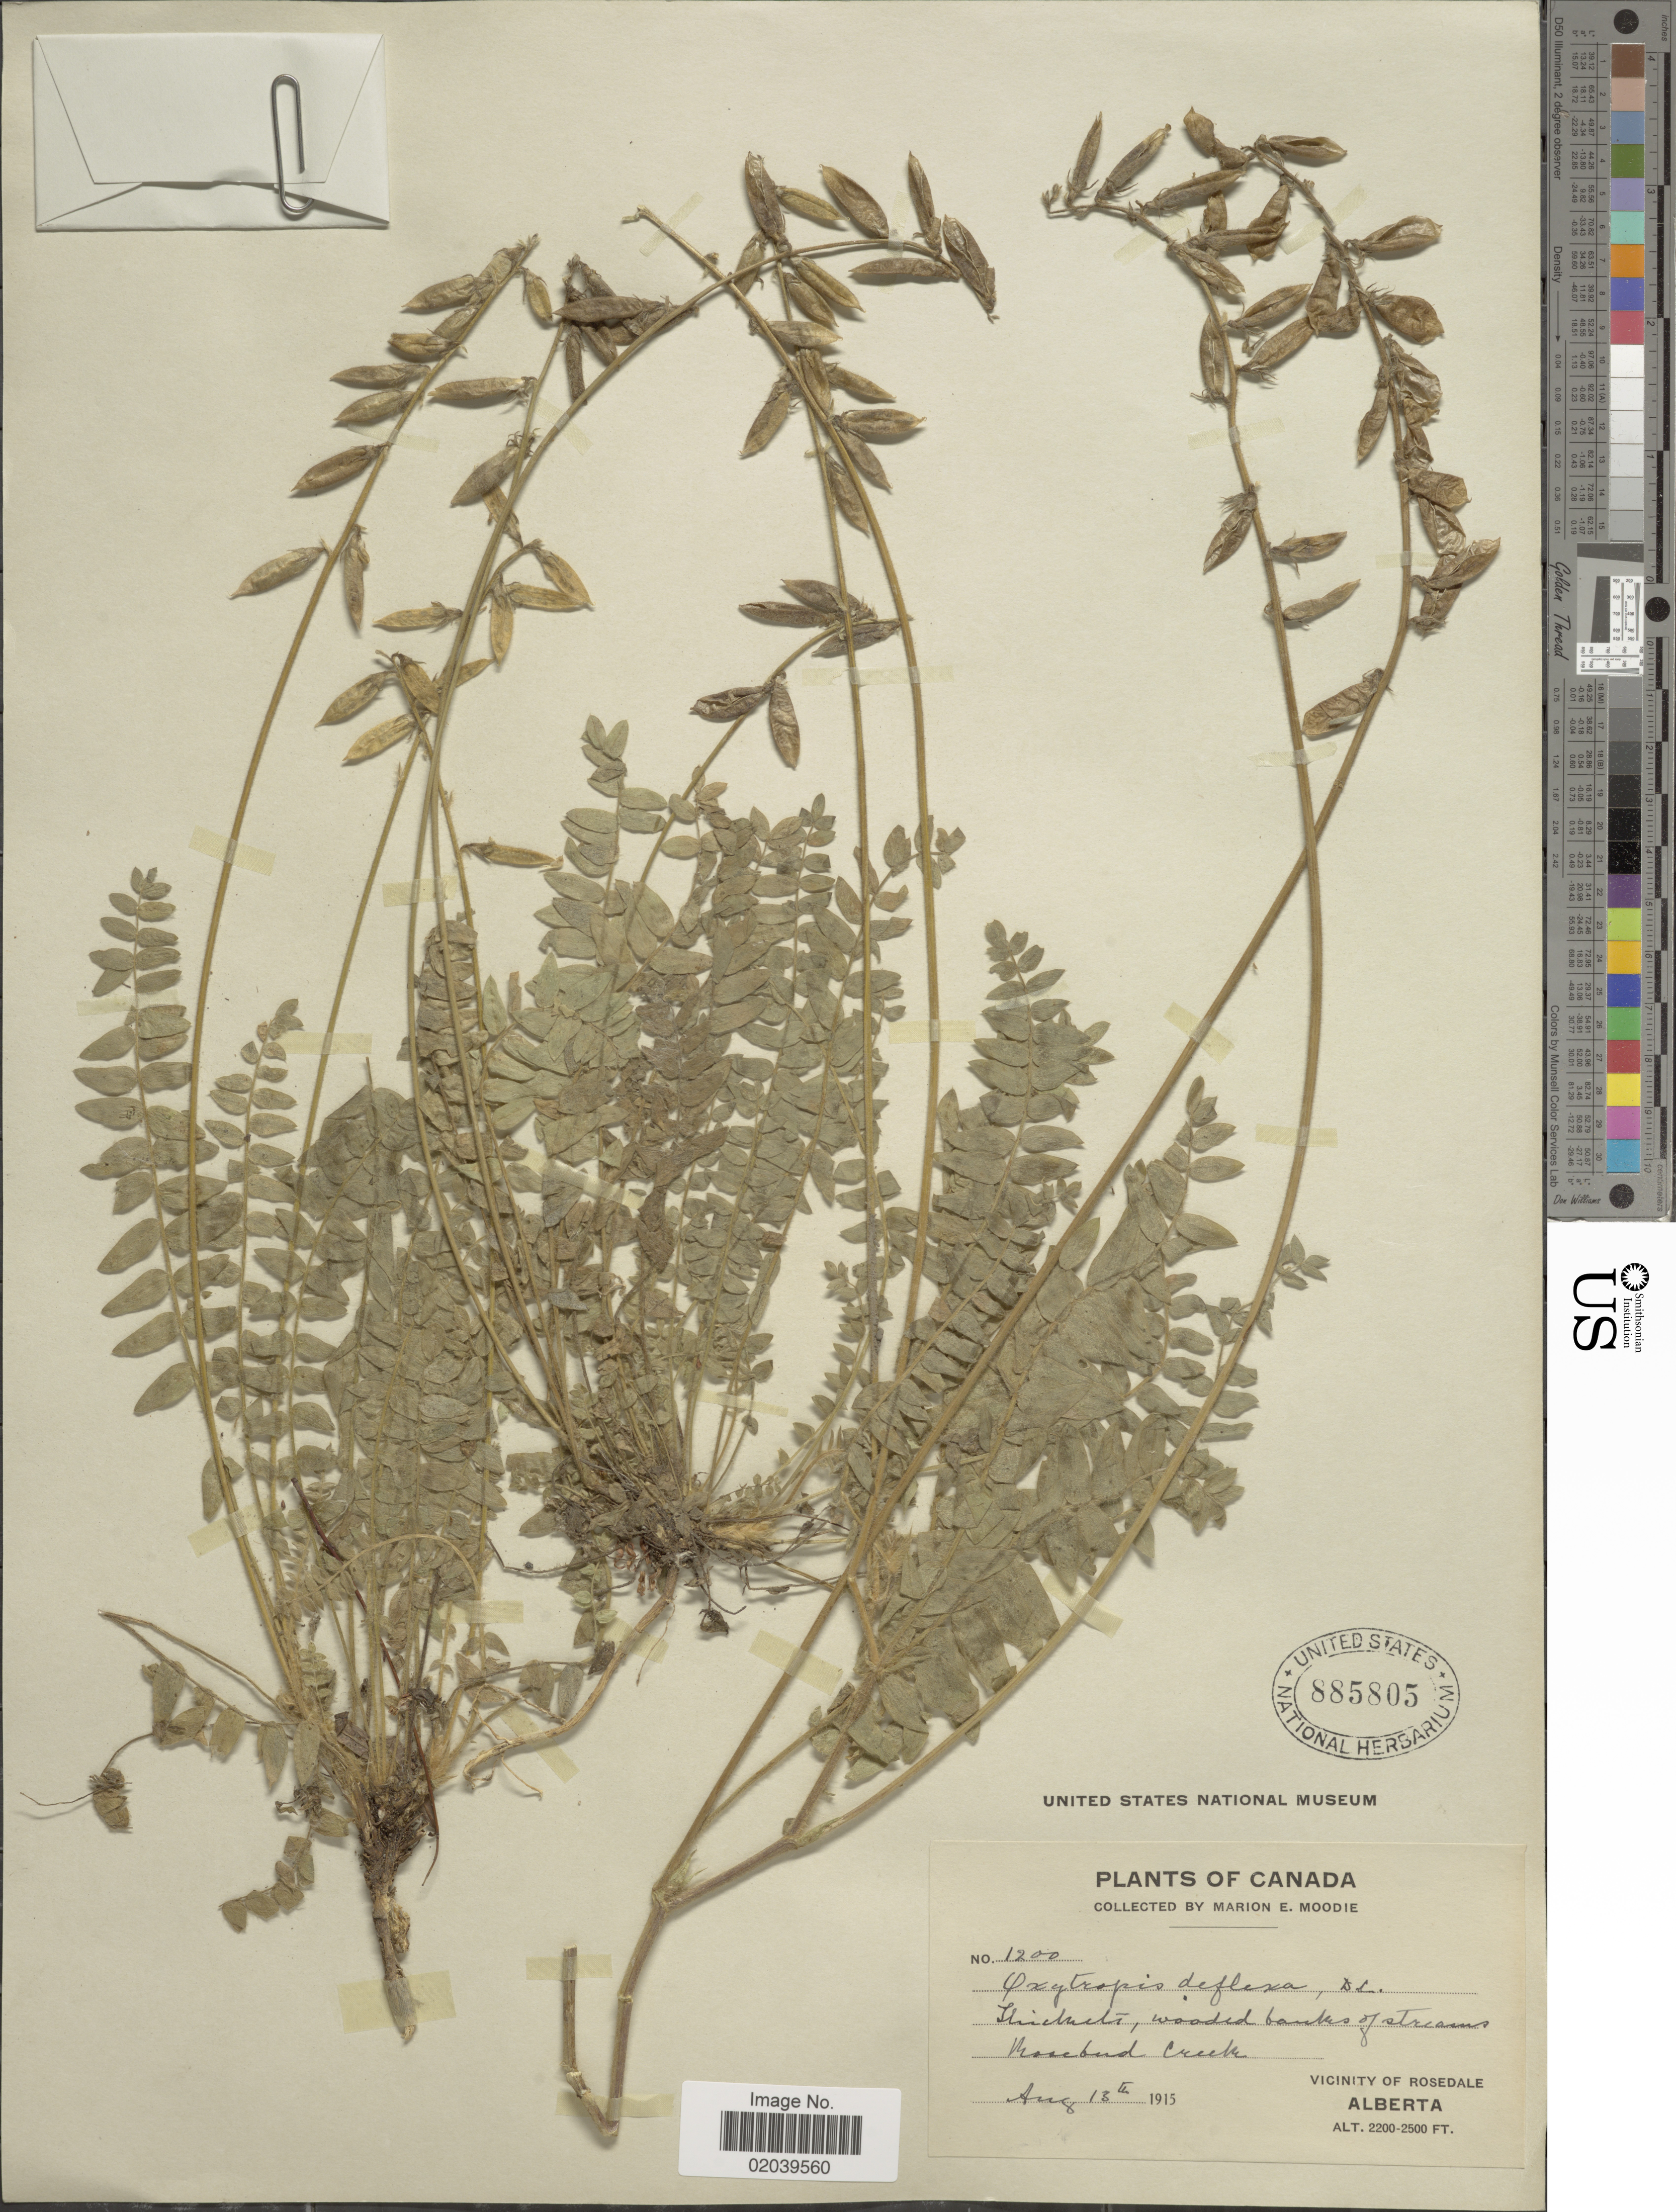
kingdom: Plantae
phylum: Tracheophyta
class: Magnoliopsida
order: Fabales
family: Fabaceae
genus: Oxytropis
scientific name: Oxytropis deflexa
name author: (Pall.) DC.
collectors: M. E. Moodie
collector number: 1200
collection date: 1915-08-13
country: Canada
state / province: Alberta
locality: Rosebud Creek, Vicinity of Rosedale, Alberta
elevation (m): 671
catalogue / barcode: US 885805